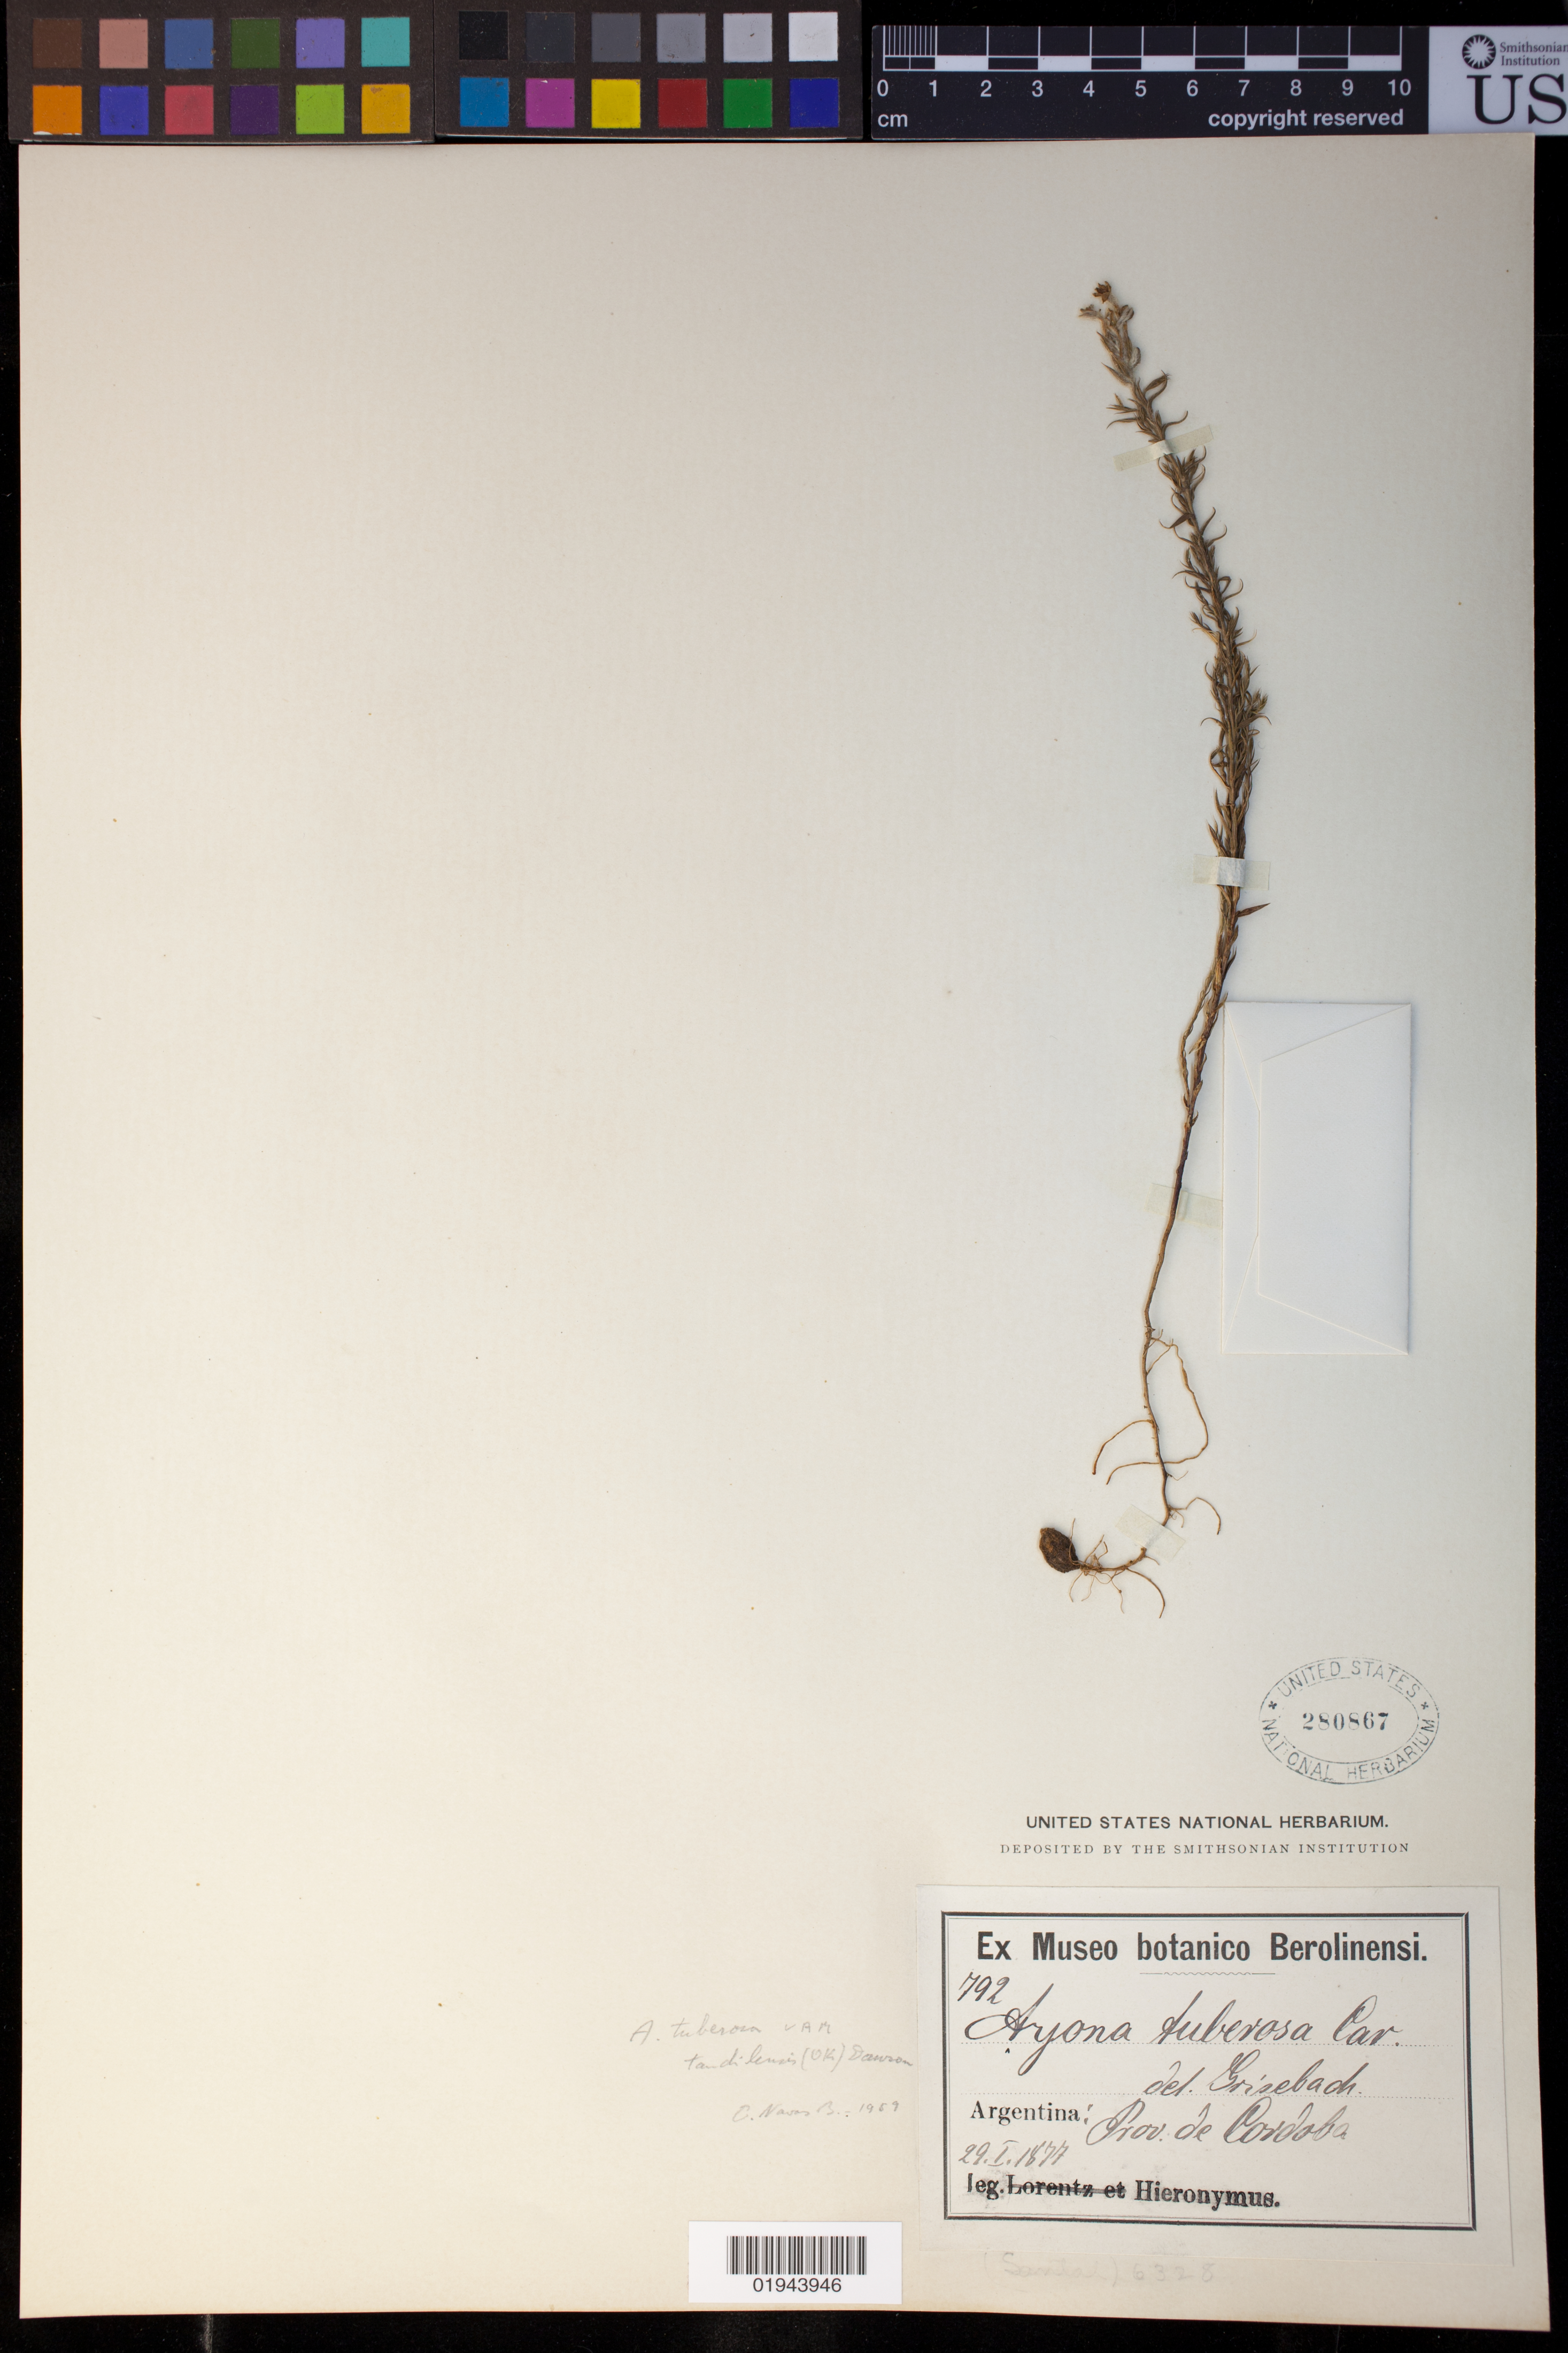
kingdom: Plantae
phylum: Tracheophyta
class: Magnoliopsida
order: Santalales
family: Schoepfiaceae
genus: Arjona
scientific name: Arjona tandilensis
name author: Kuntze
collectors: G. H. Hieronymus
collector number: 792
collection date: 1877-01-29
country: Argentina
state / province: Cordoba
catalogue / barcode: US 280867